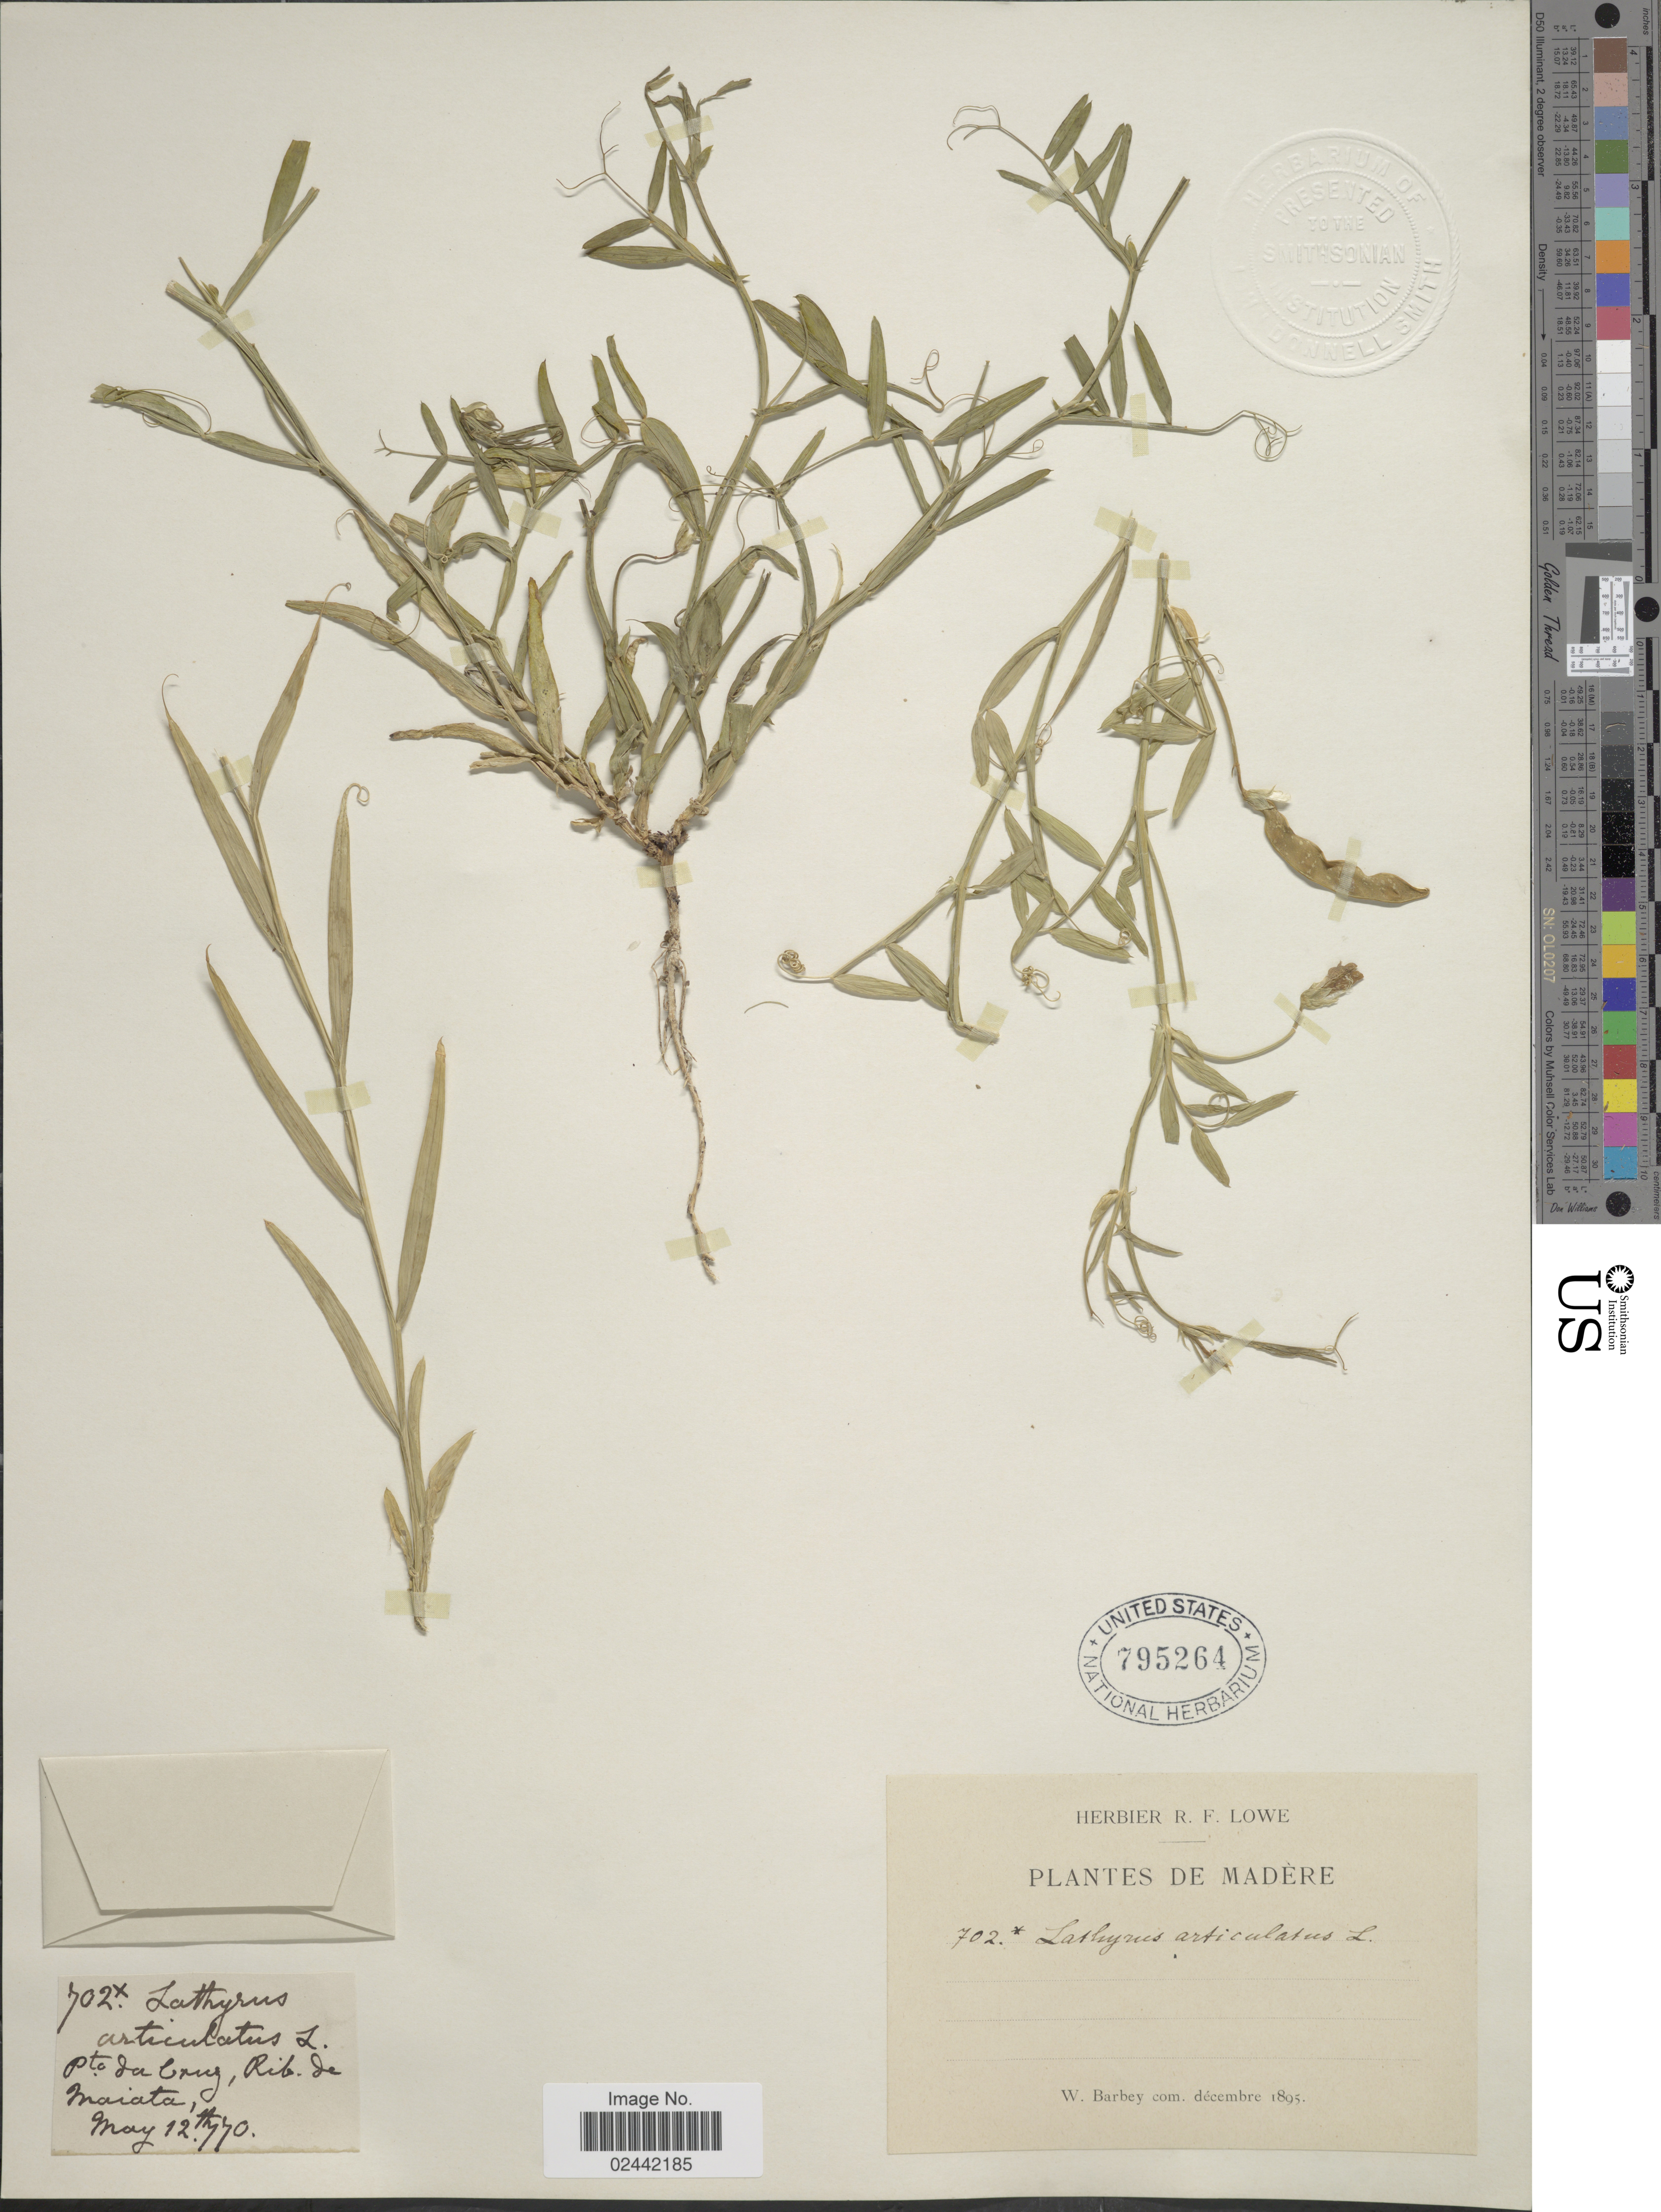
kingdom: Plantae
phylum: Tracheophyta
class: Magnoliopsida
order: Fabales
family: Fabaceae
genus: Lathyrus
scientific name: Lathyrus articulatus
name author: L.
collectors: ex herb. R. F. Lowe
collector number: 702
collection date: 1895-12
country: Portugal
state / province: Madeira (Aut. Reg.)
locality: Madere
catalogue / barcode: US 795264